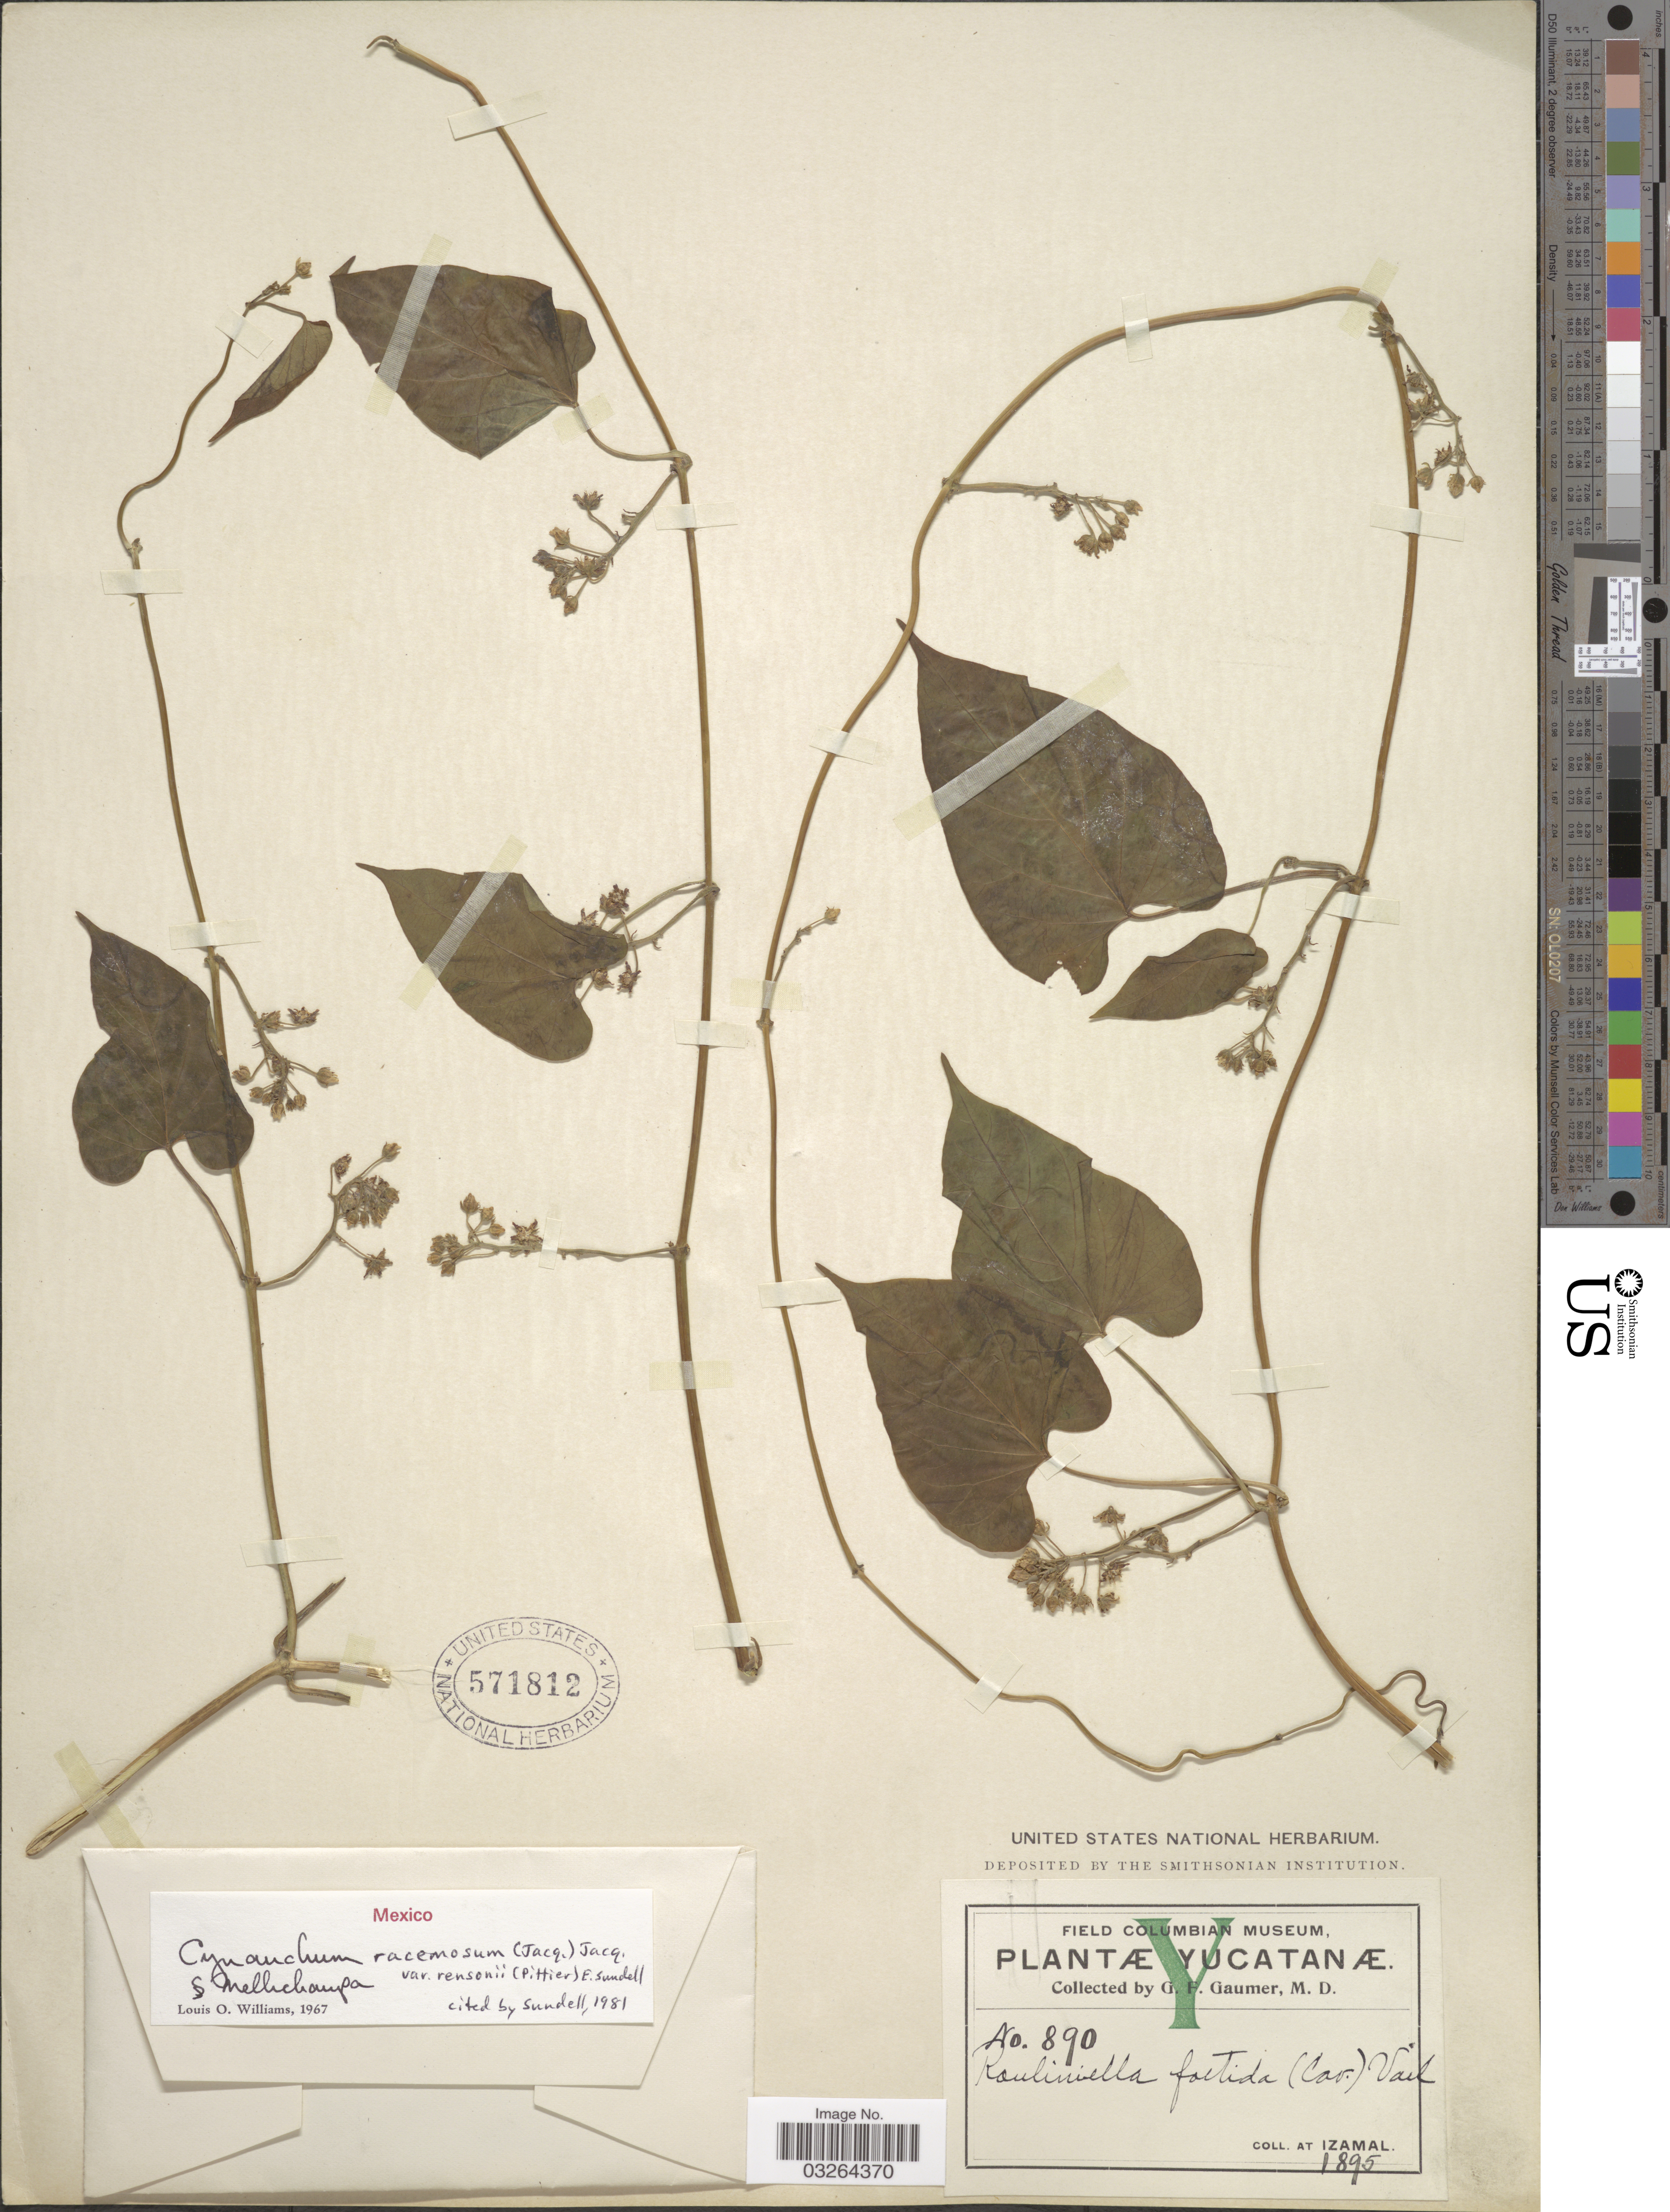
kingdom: Plantae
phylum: Tracheophyta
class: Magnoliopsida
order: Gentianales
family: Apocynaceae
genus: Cynanchum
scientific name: Cynanchum racemosum var. rensonii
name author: (Pittier) Sundell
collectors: G. F. Gaumer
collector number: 890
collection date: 1895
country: Mexico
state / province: Yucatán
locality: Coll. at Izamal.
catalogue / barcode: US 571812